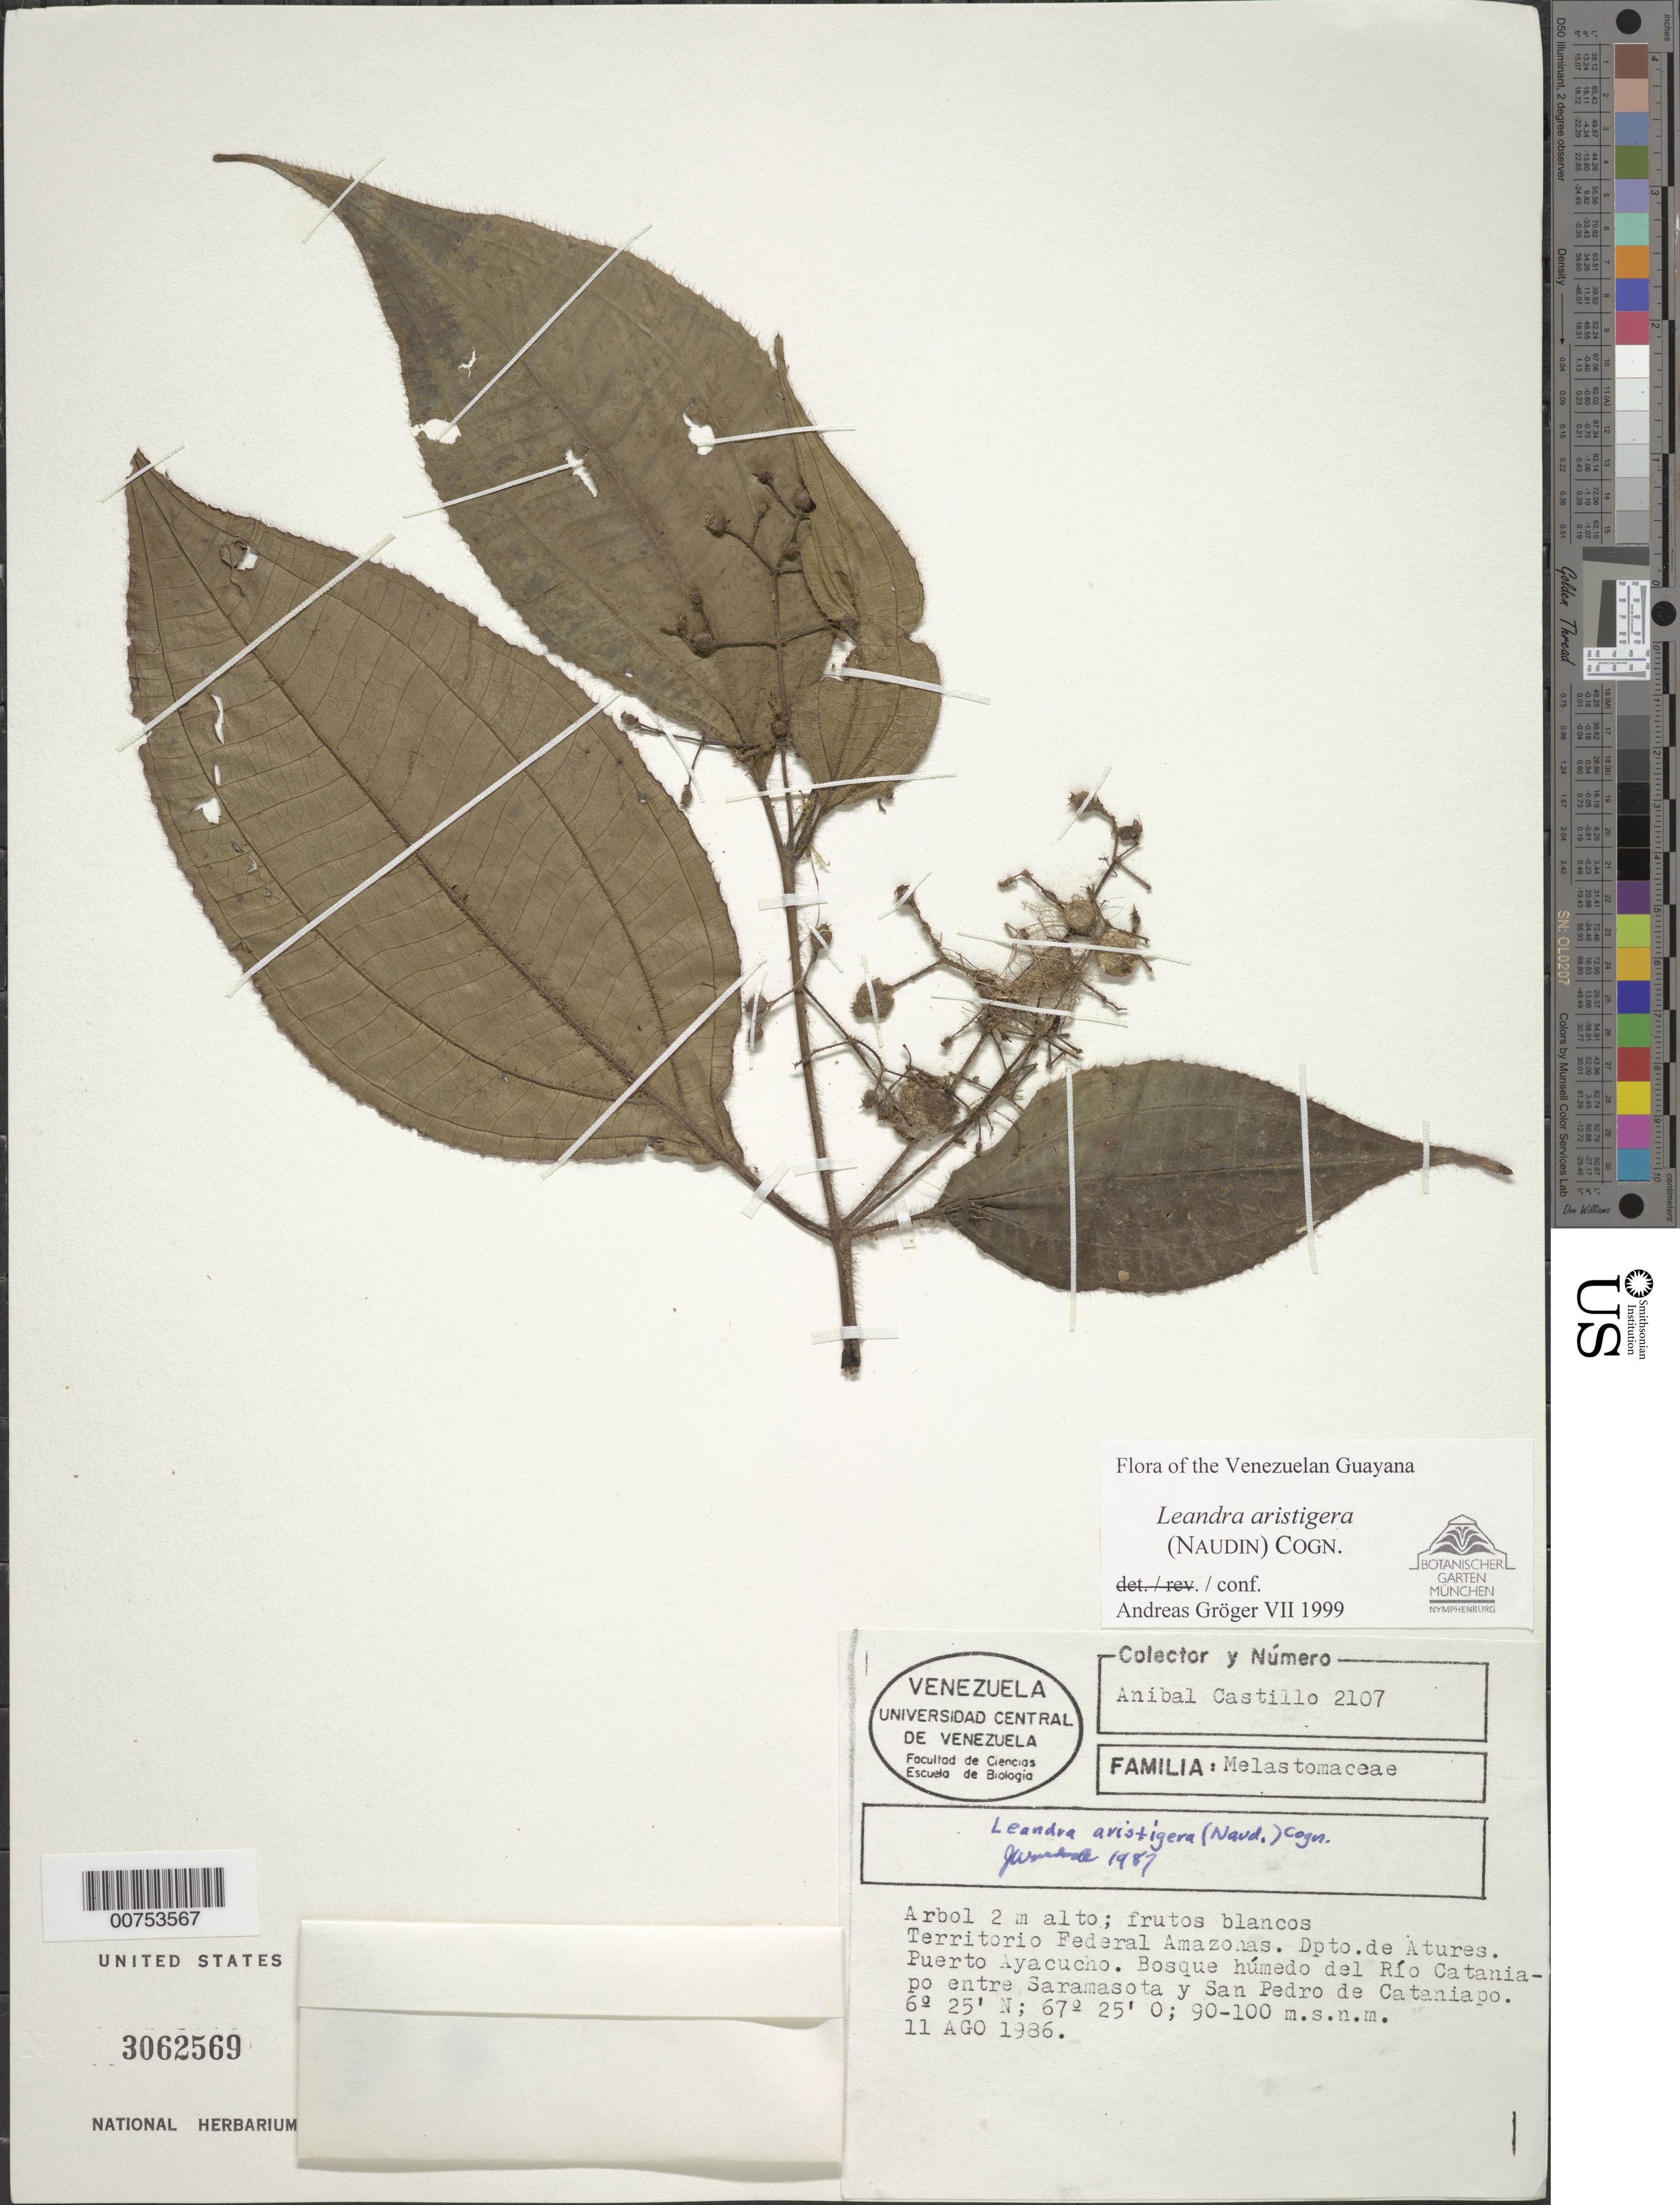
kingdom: Plantae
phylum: Tracheophyta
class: Magnoliopsida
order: Myrtales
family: Melastomataceae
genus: Leandra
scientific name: Leandra aristigera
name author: (Naudin) Cogn.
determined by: Gröger, A.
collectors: A. Castillo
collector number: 2107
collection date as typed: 11-Aug-86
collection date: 1986-08-11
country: Venezuela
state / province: Amazonas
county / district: Atures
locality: Puerto Ayacucho, Río Cataniapo, entre Saramasota y San Pedro de Cataniapo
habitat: Wet forest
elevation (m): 90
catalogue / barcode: US 3062569